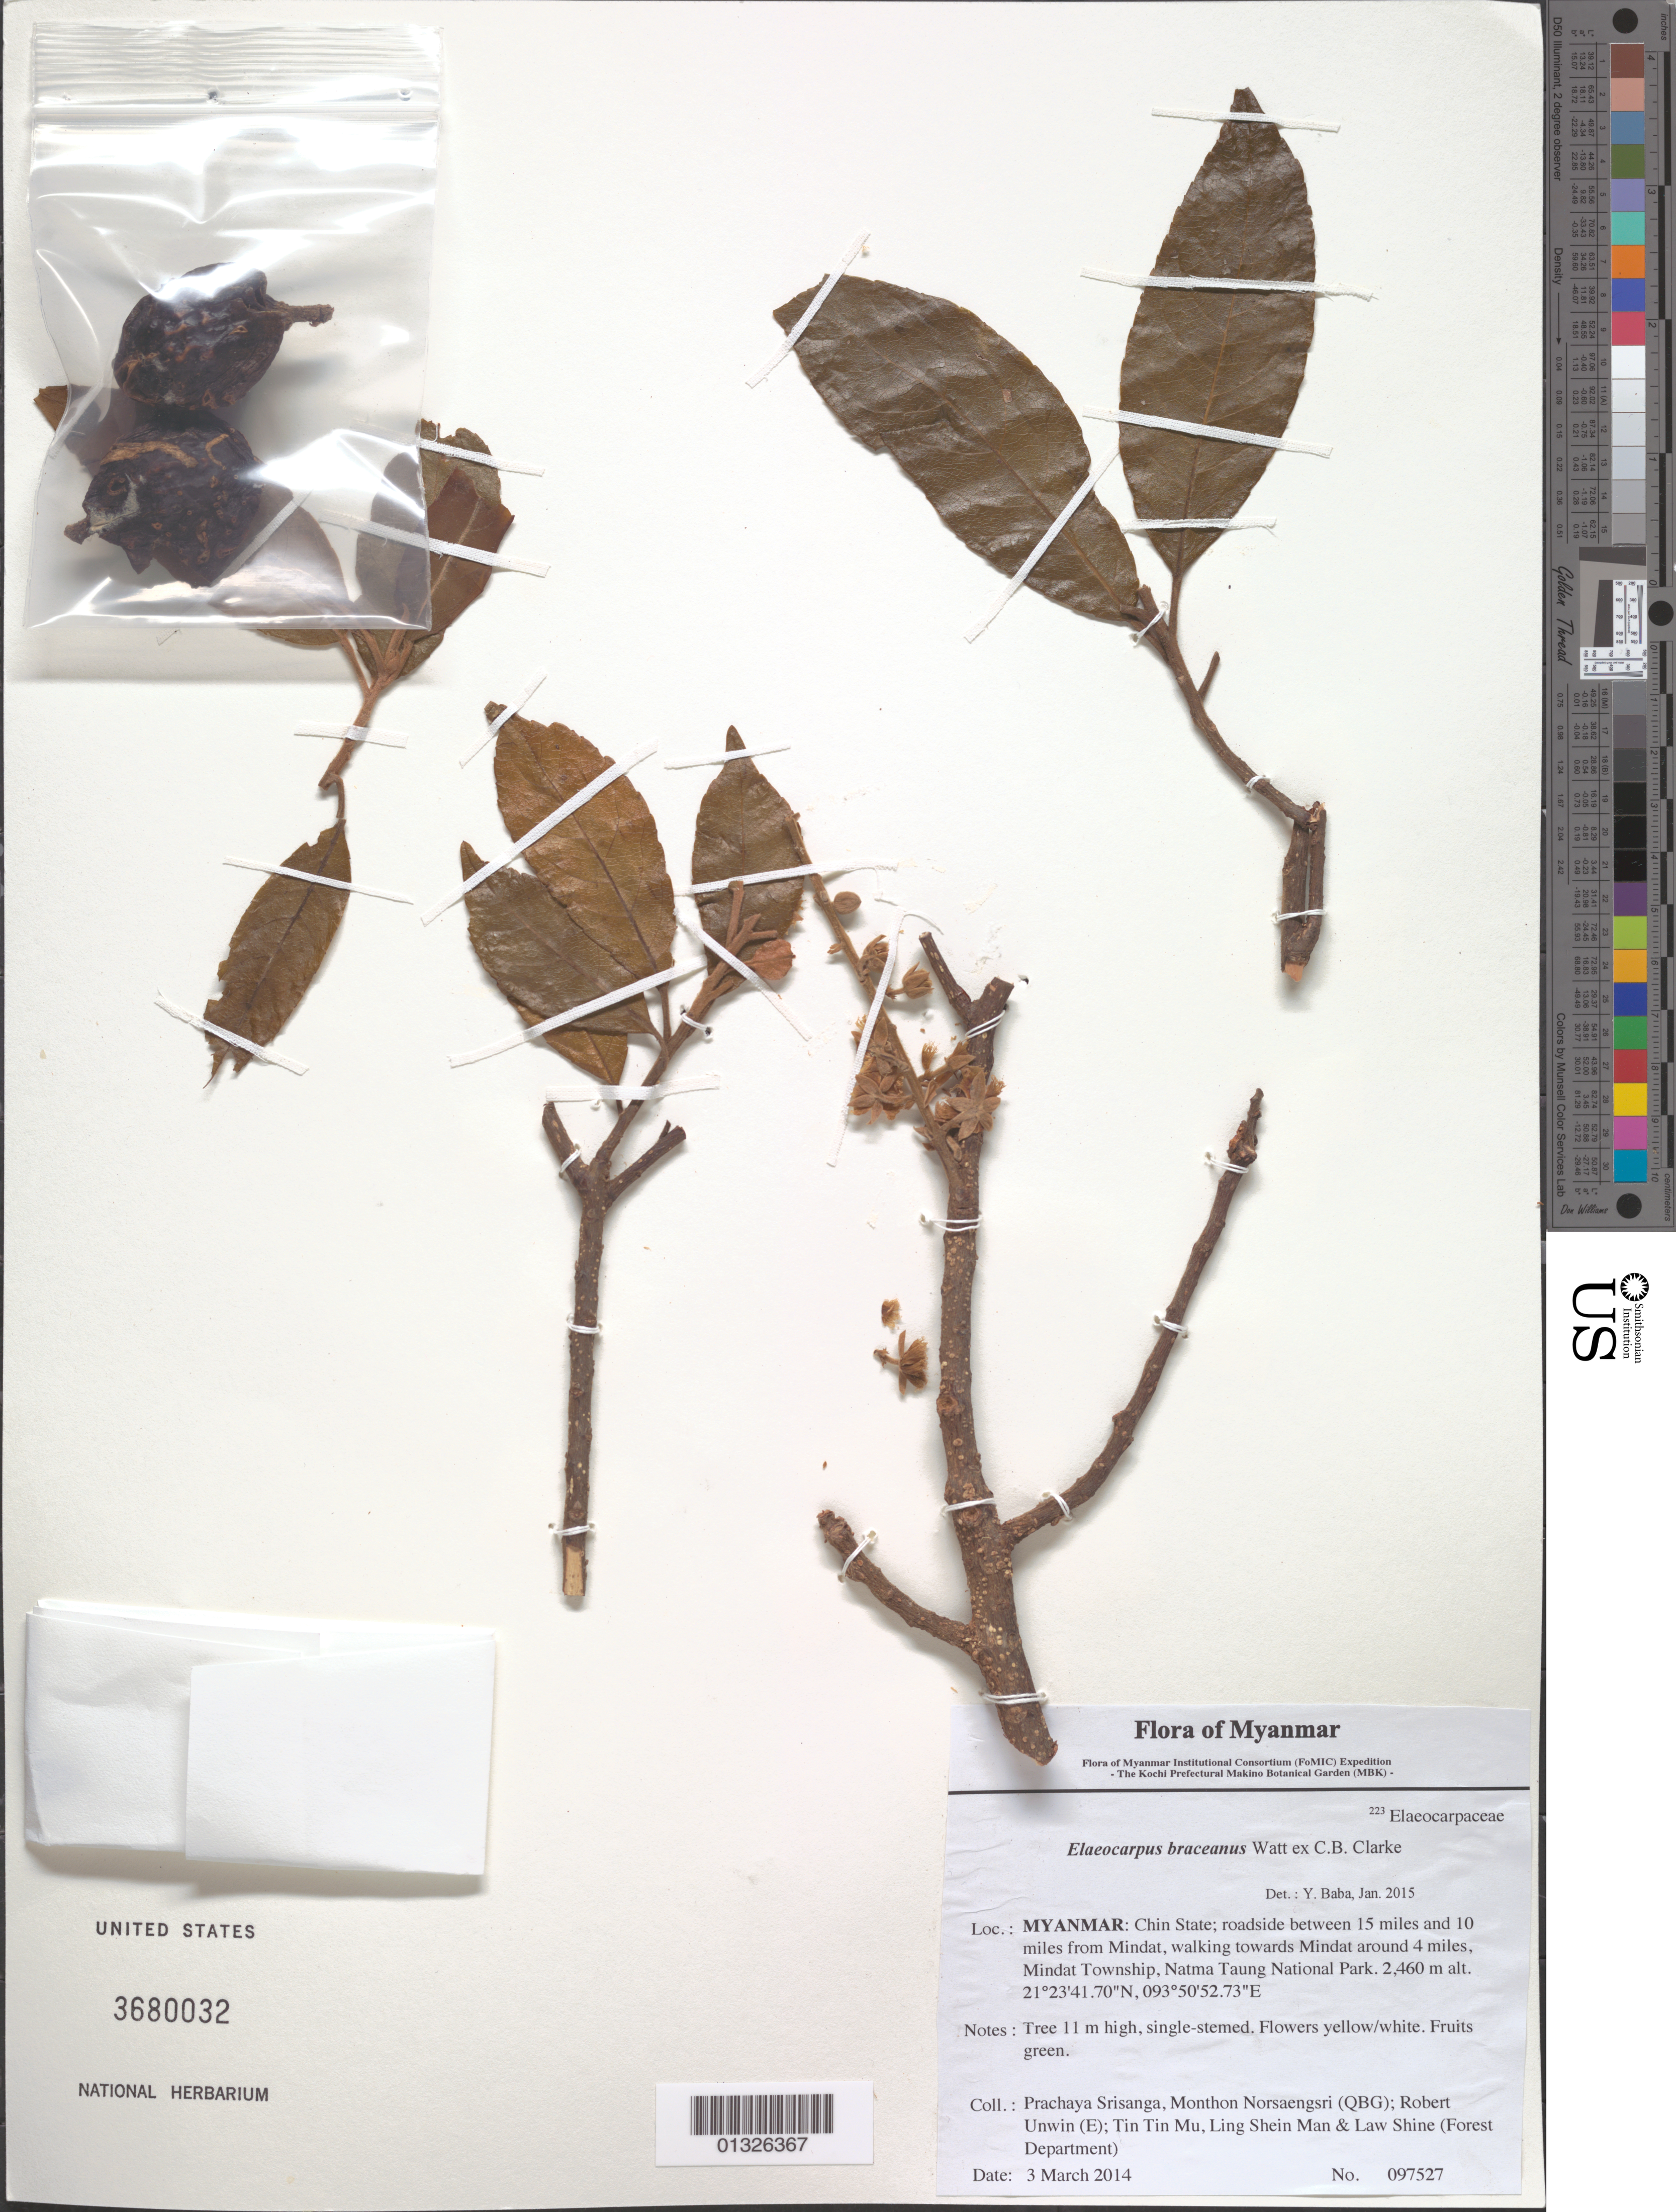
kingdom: Plantae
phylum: Tracheophyta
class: Magnoliopsida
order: Oxalidales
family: Elaeocarpaceae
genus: Elaeocarpus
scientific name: Elaeocarpus braceanus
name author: Watt ex C.B. Clarke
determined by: Baba, Y.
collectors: P. Srisanga, M. Norsaengsri, R. Unwin, Tin Tin Mu, Ling Shein Man & L. Shine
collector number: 97527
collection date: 2014-03-03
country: Myanmar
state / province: Chin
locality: Roadside between 15 miles and 10 miles from Mindat, walking towards Mindat around 4 miles, Mindat Township, Natma Taung National Park.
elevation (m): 2460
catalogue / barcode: US 3680032